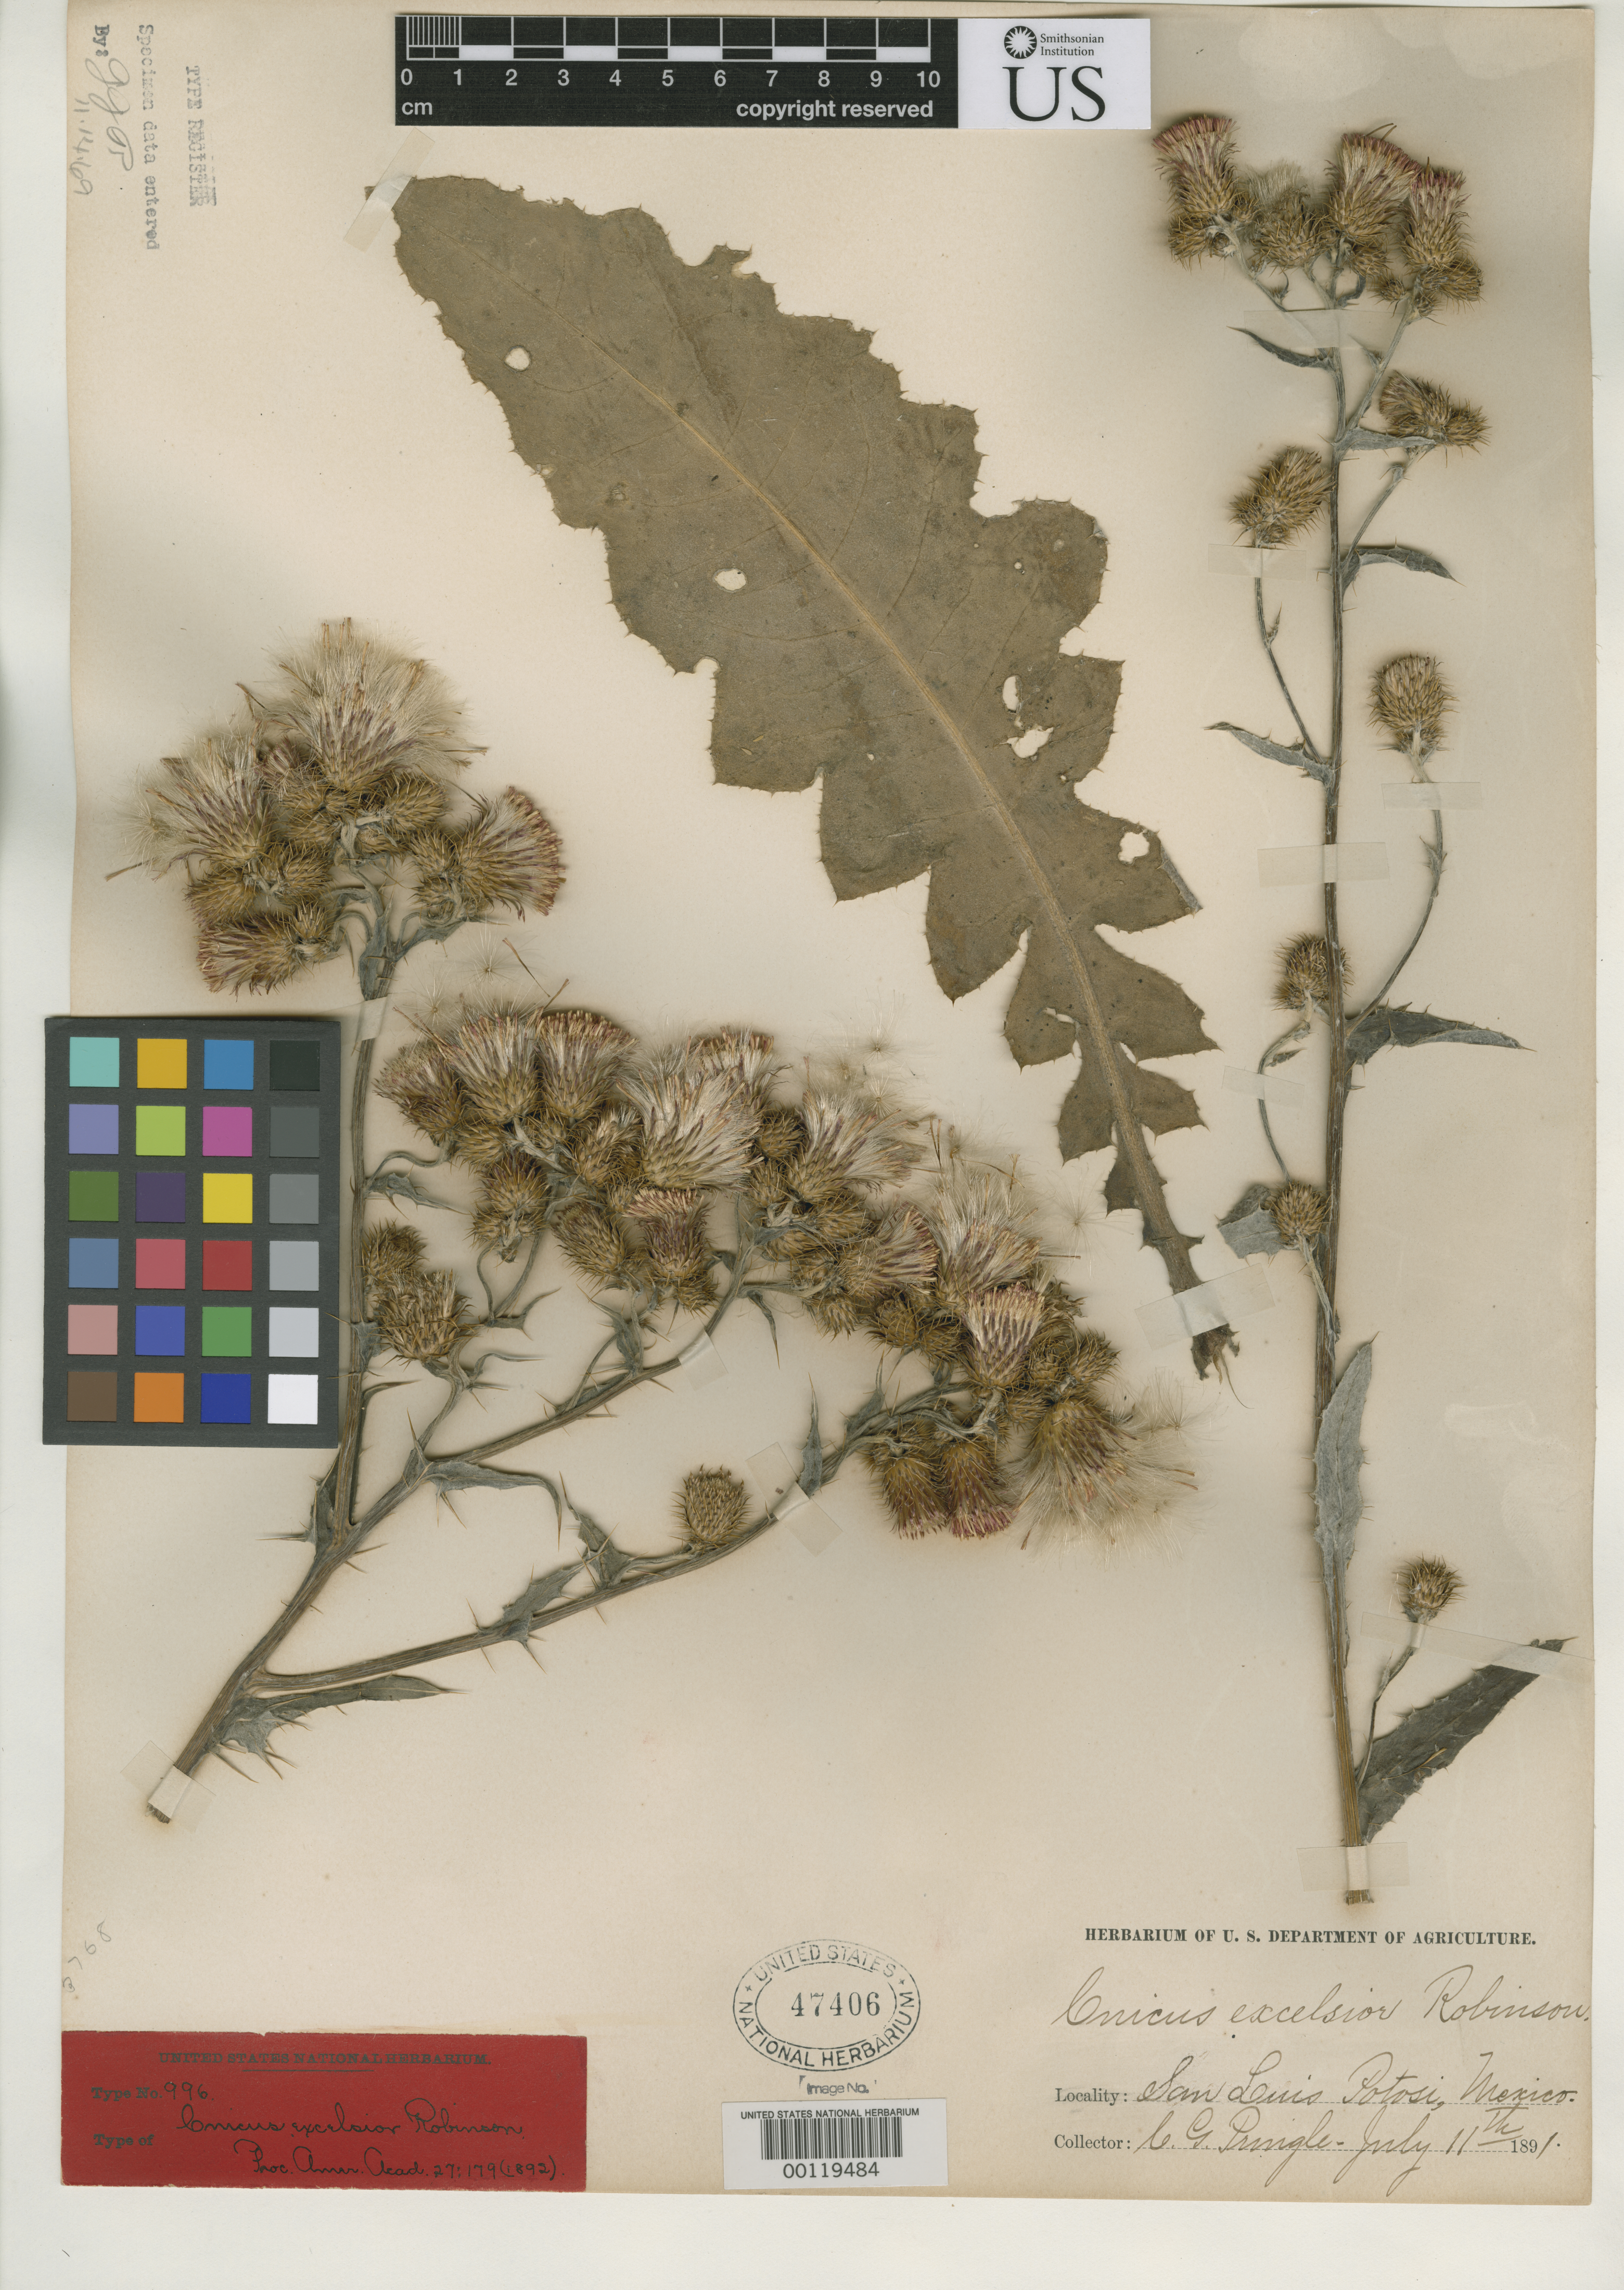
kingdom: Plantae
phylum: Tracheophyta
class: Magnoliopsida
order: Asterales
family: Asteraceae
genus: Cnicus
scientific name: Cnicus excelsior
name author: B.L. Rob.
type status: Isotype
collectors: C. G. Pringle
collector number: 3768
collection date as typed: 11 Jul 1891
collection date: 1891-07-11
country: Mexico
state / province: San Luis Potosi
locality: Hacienda de Angostura.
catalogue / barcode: US 47406